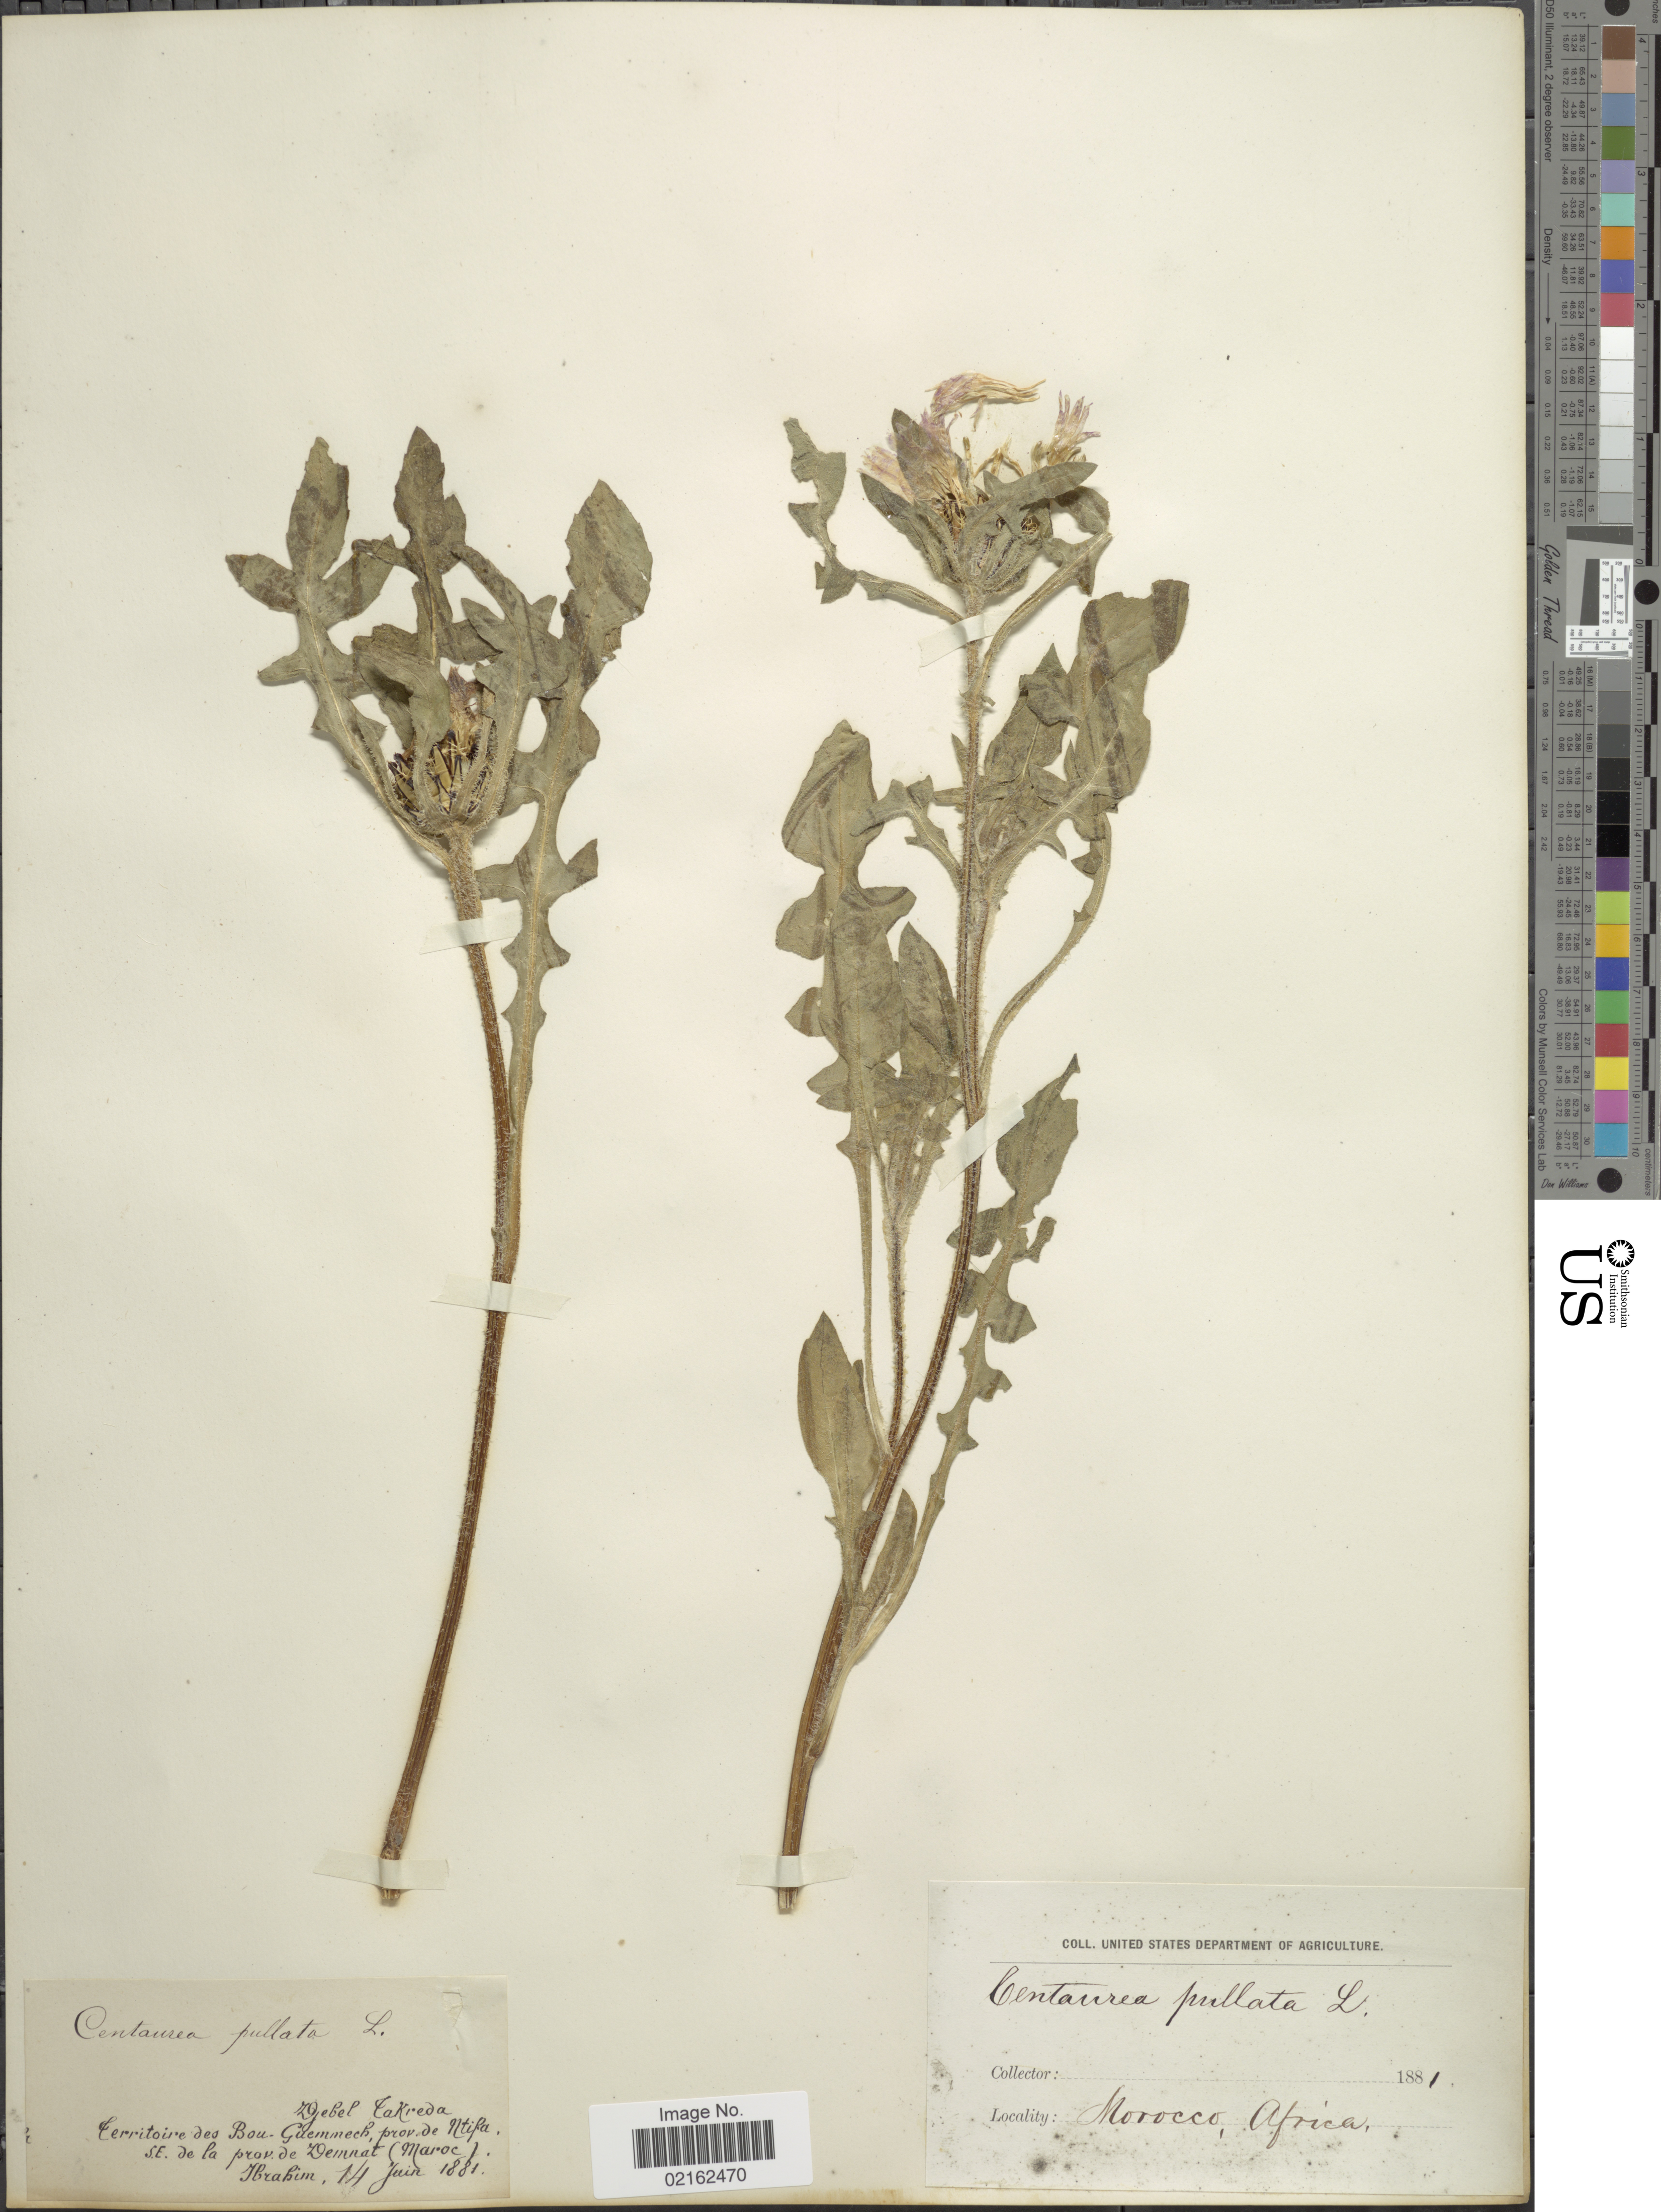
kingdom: Plantae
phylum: Tracheophyta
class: Magnoliopsida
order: Asterales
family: Asteraceae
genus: Centaurea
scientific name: Centaurea pullata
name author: L.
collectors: -. Ibrahim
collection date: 1881-06-14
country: Morocco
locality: Djebel Takreda. Territoire des Bou-Guemmech, prov. de Ntifa S.E. de la prov. de Demnat